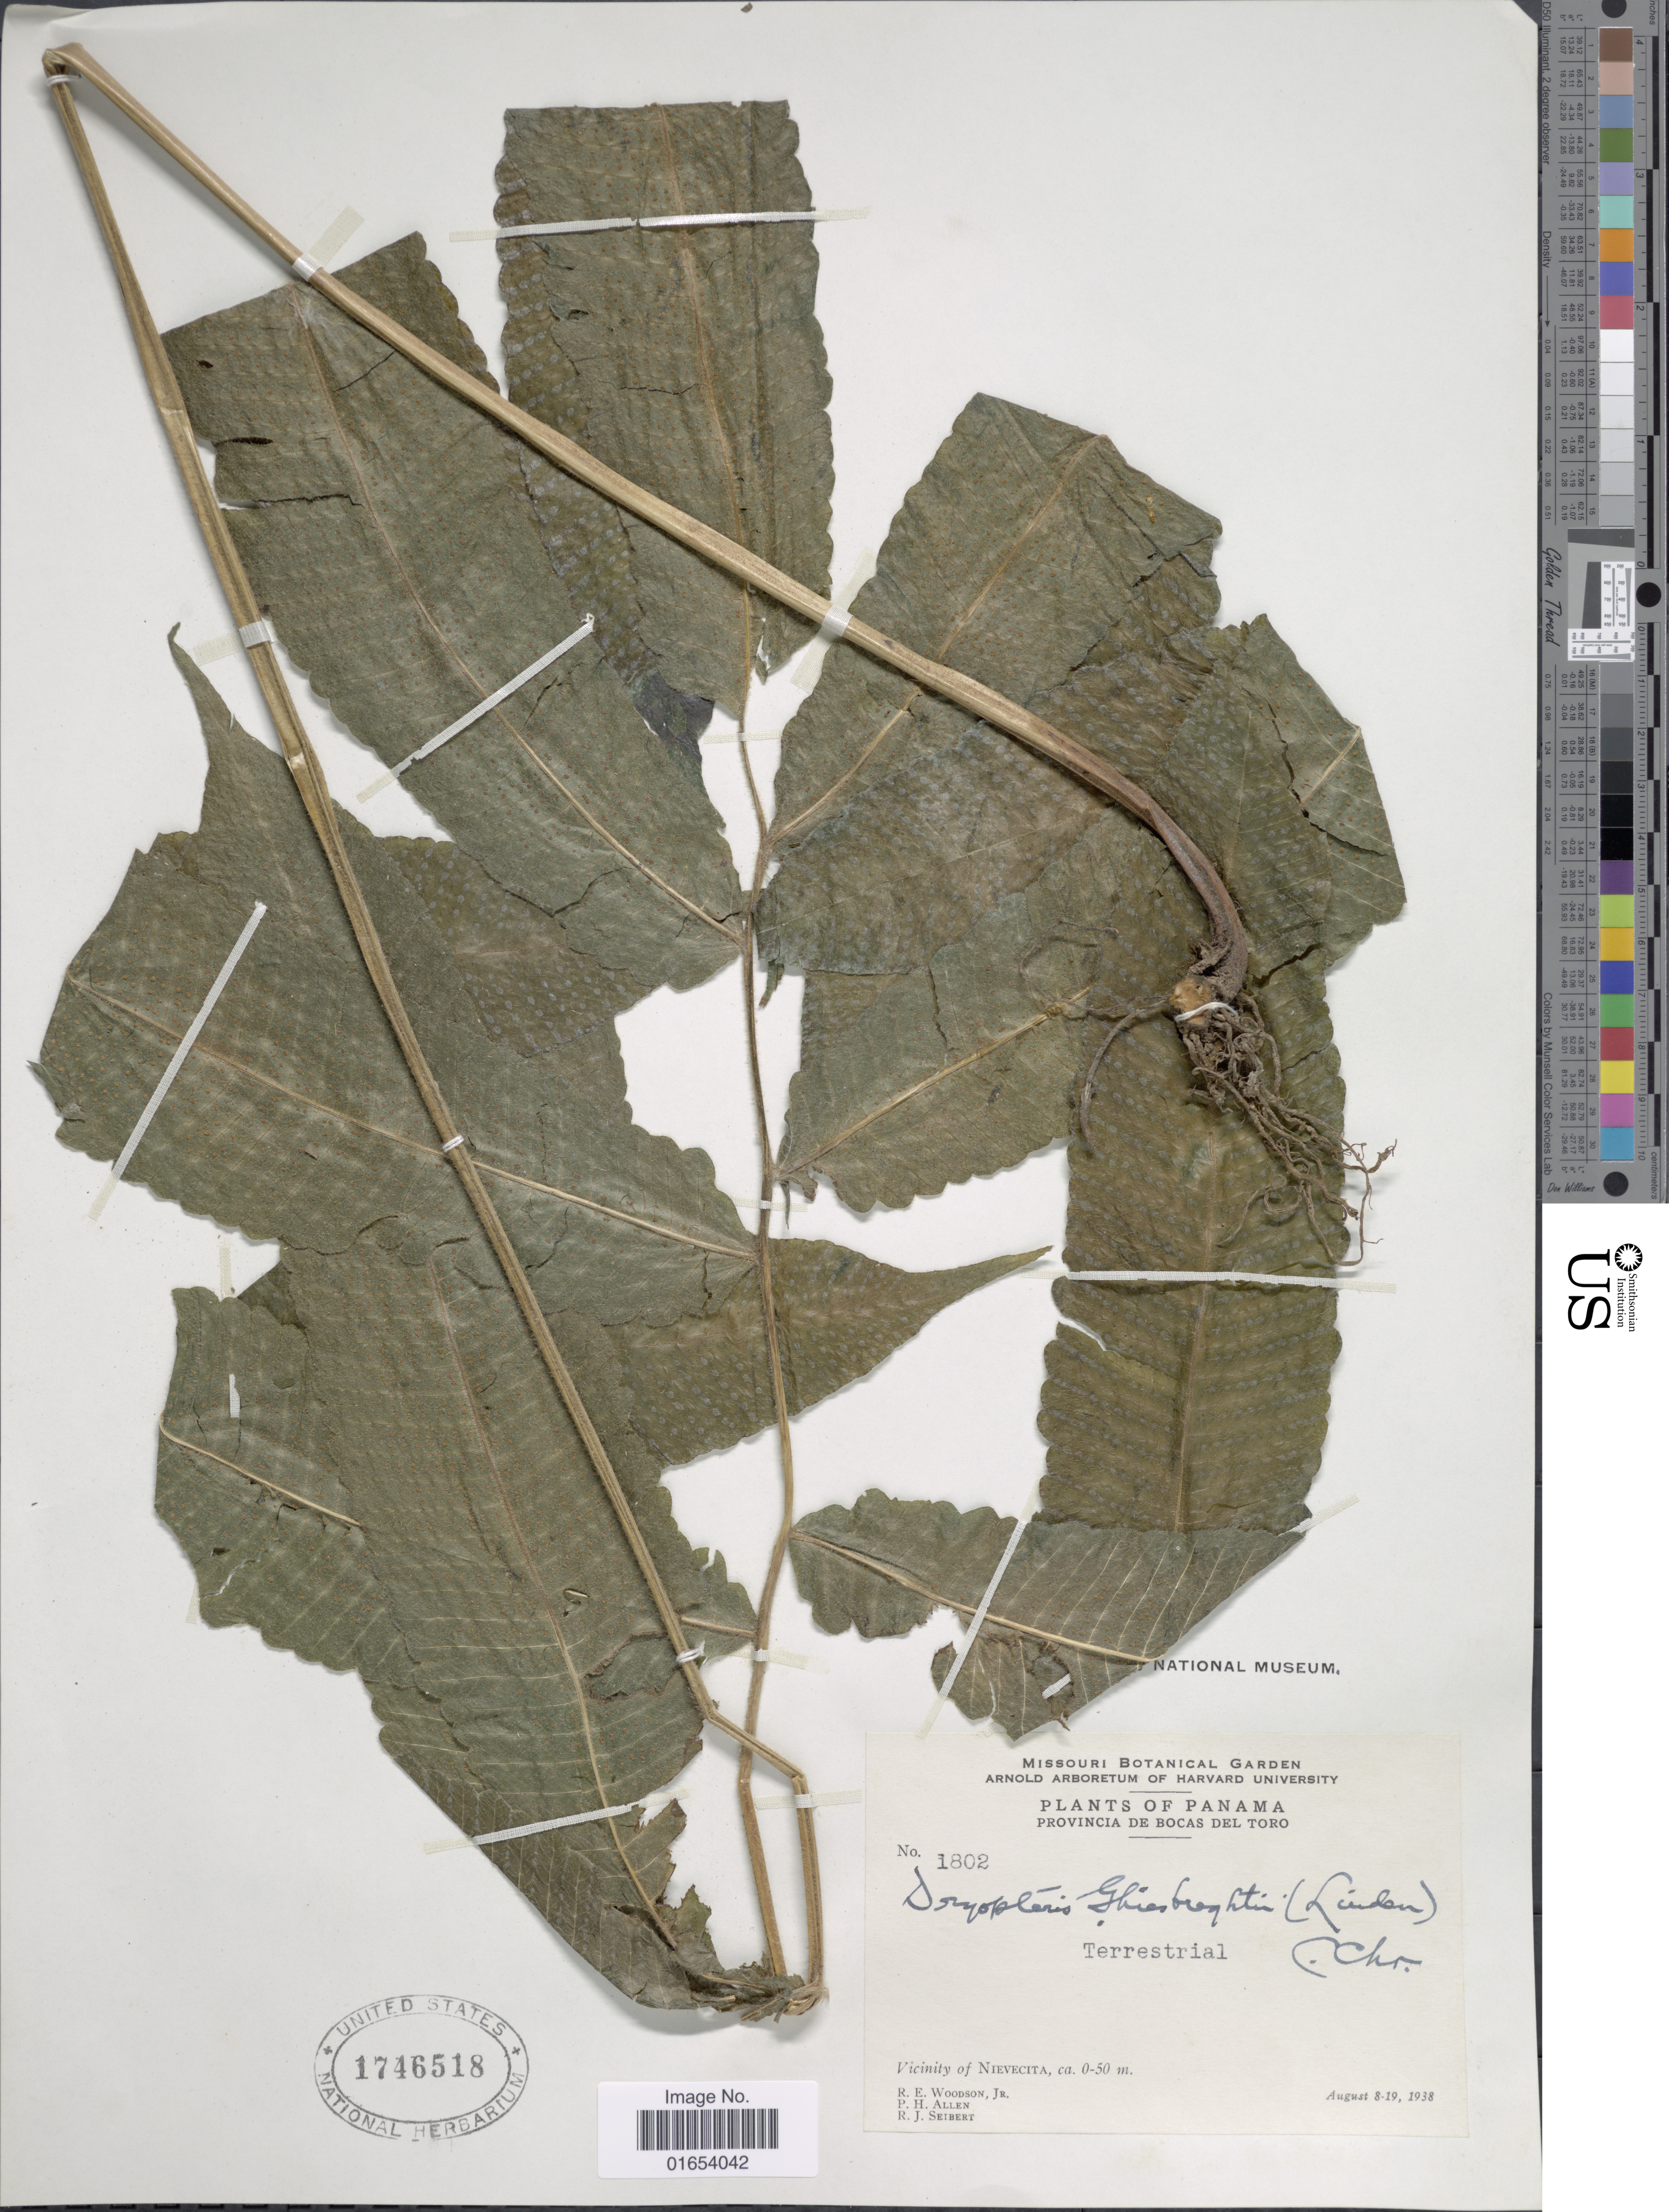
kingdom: Plantae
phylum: Tracheophyta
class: Polypodiopsida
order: Polypodiales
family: Thelypteridaceae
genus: Goniopteris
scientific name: Goniopteris ghiesbreghtii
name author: (Linden) J. Sm.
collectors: R. E. Woodson, P. H. Allen & R. J. Seibert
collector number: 1802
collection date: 1938-08-08/1938-08-19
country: Panama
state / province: Bocas del Toro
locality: Panama, Bocas Del Toro, vicinity of Nievecita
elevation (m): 0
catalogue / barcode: US 1746518